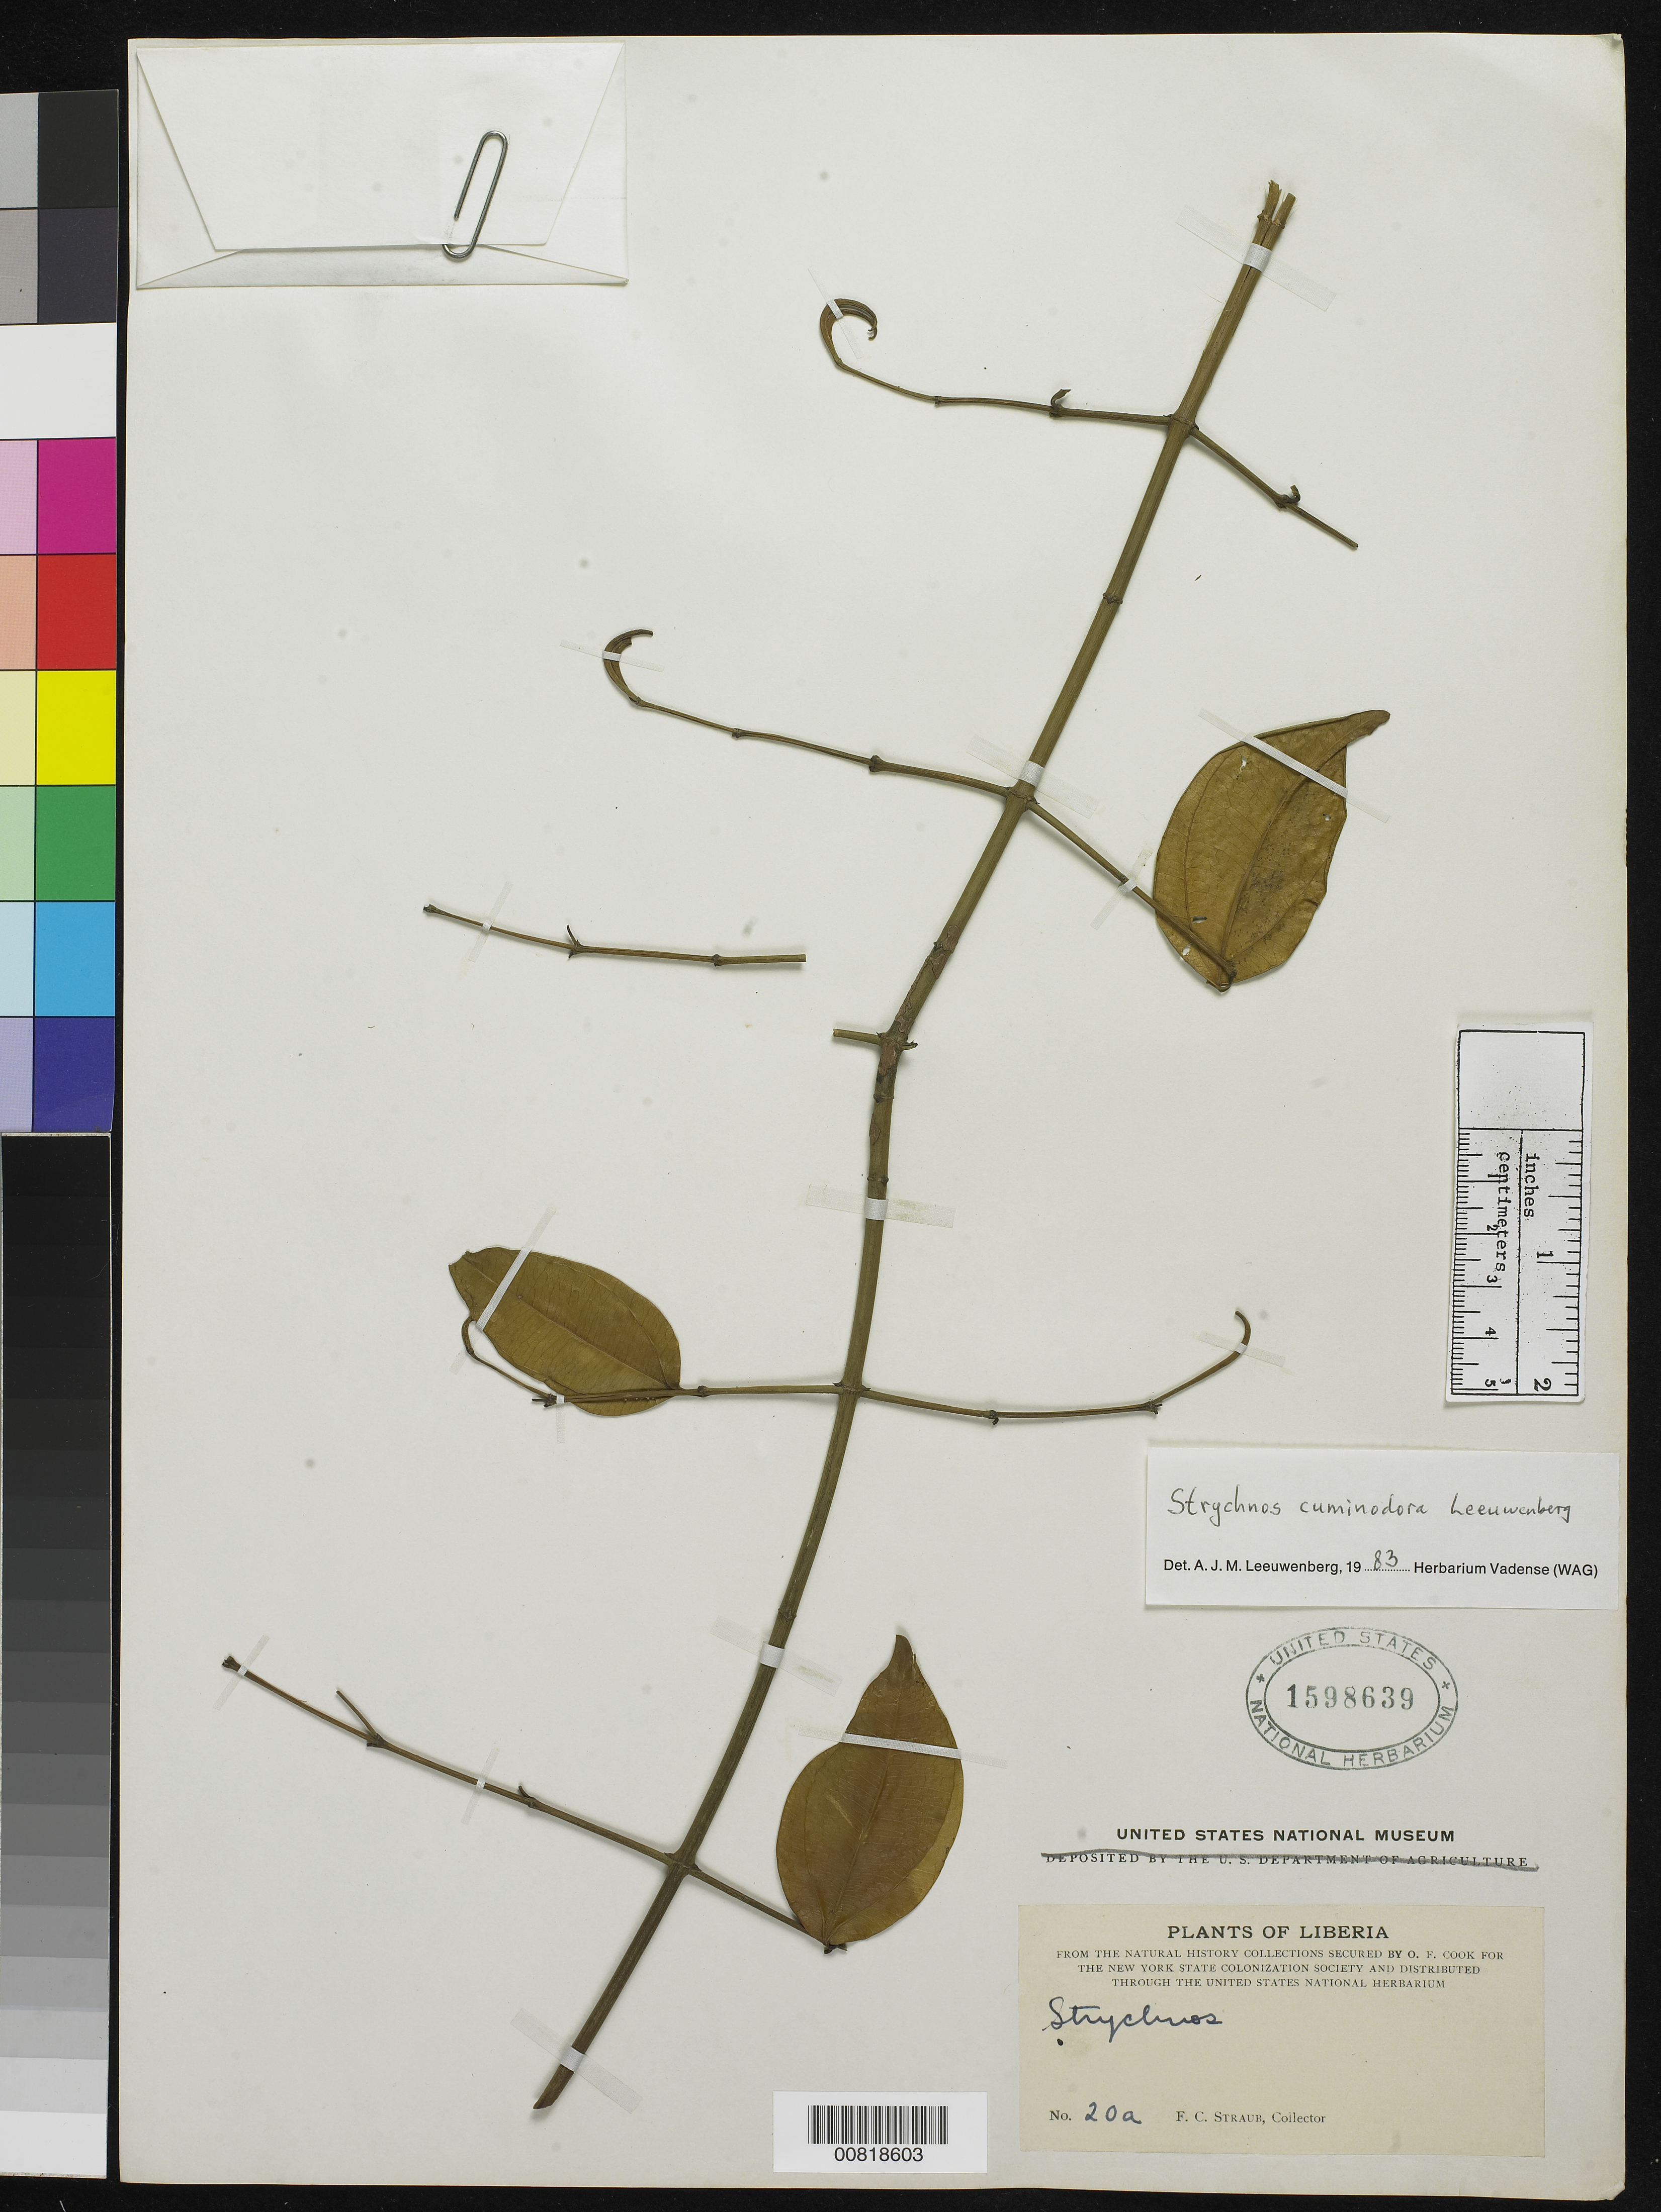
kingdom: Plantae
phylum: Tracheophyta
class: Magnoliopsida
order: Gentianales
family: Loganiaceae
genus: Strychnos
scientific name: Strychnos cuminodora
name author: Leeuwenb.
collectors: F. Straub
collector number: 20A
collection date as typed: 18--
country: Liberia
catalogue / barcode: US 1598639